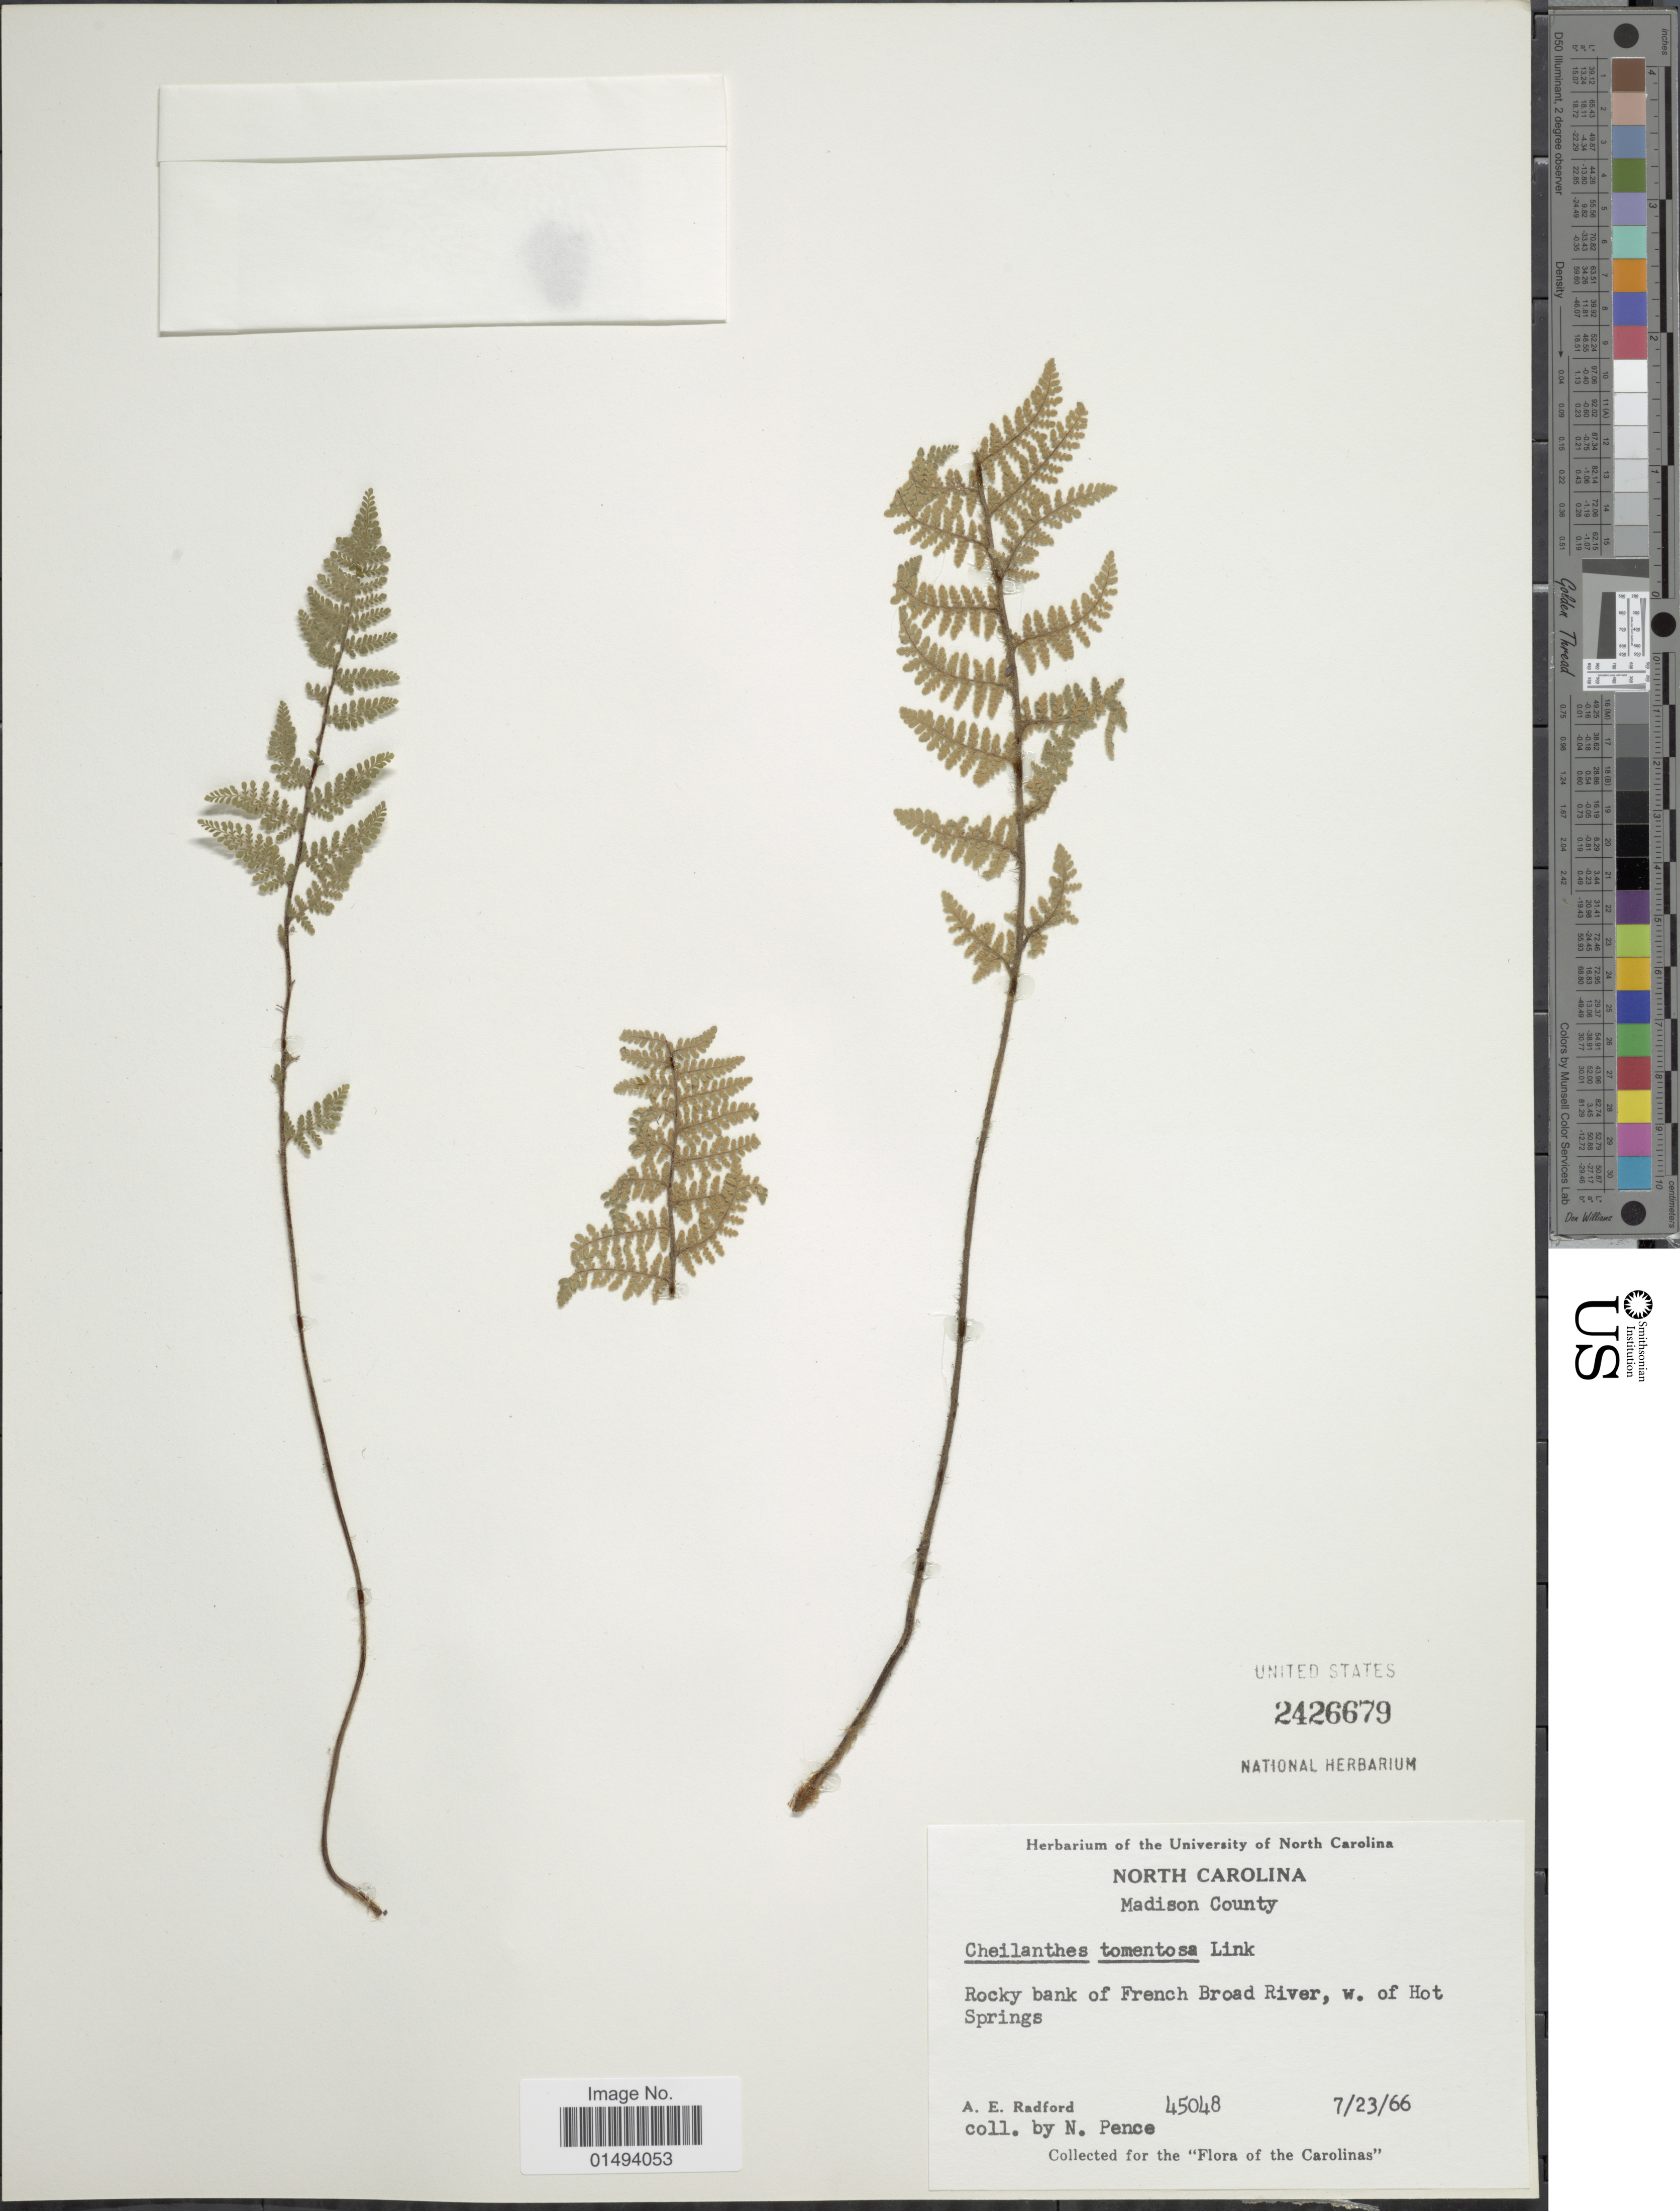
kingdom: Plantae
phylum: Tracheophyta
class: Polypodiopsida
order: Polypodiales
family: Pteridaceae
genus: Myriopteris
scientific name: Myriopteris tomentosa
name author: (Link) Fée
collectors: N. Pence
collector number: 45048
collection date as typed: Transcribed d/m/y: 23/7/66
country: United States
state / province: North Carolina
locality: Madison County, Rocky bank of French Broad River, w. of Hot Springs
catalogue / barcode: US 2426679